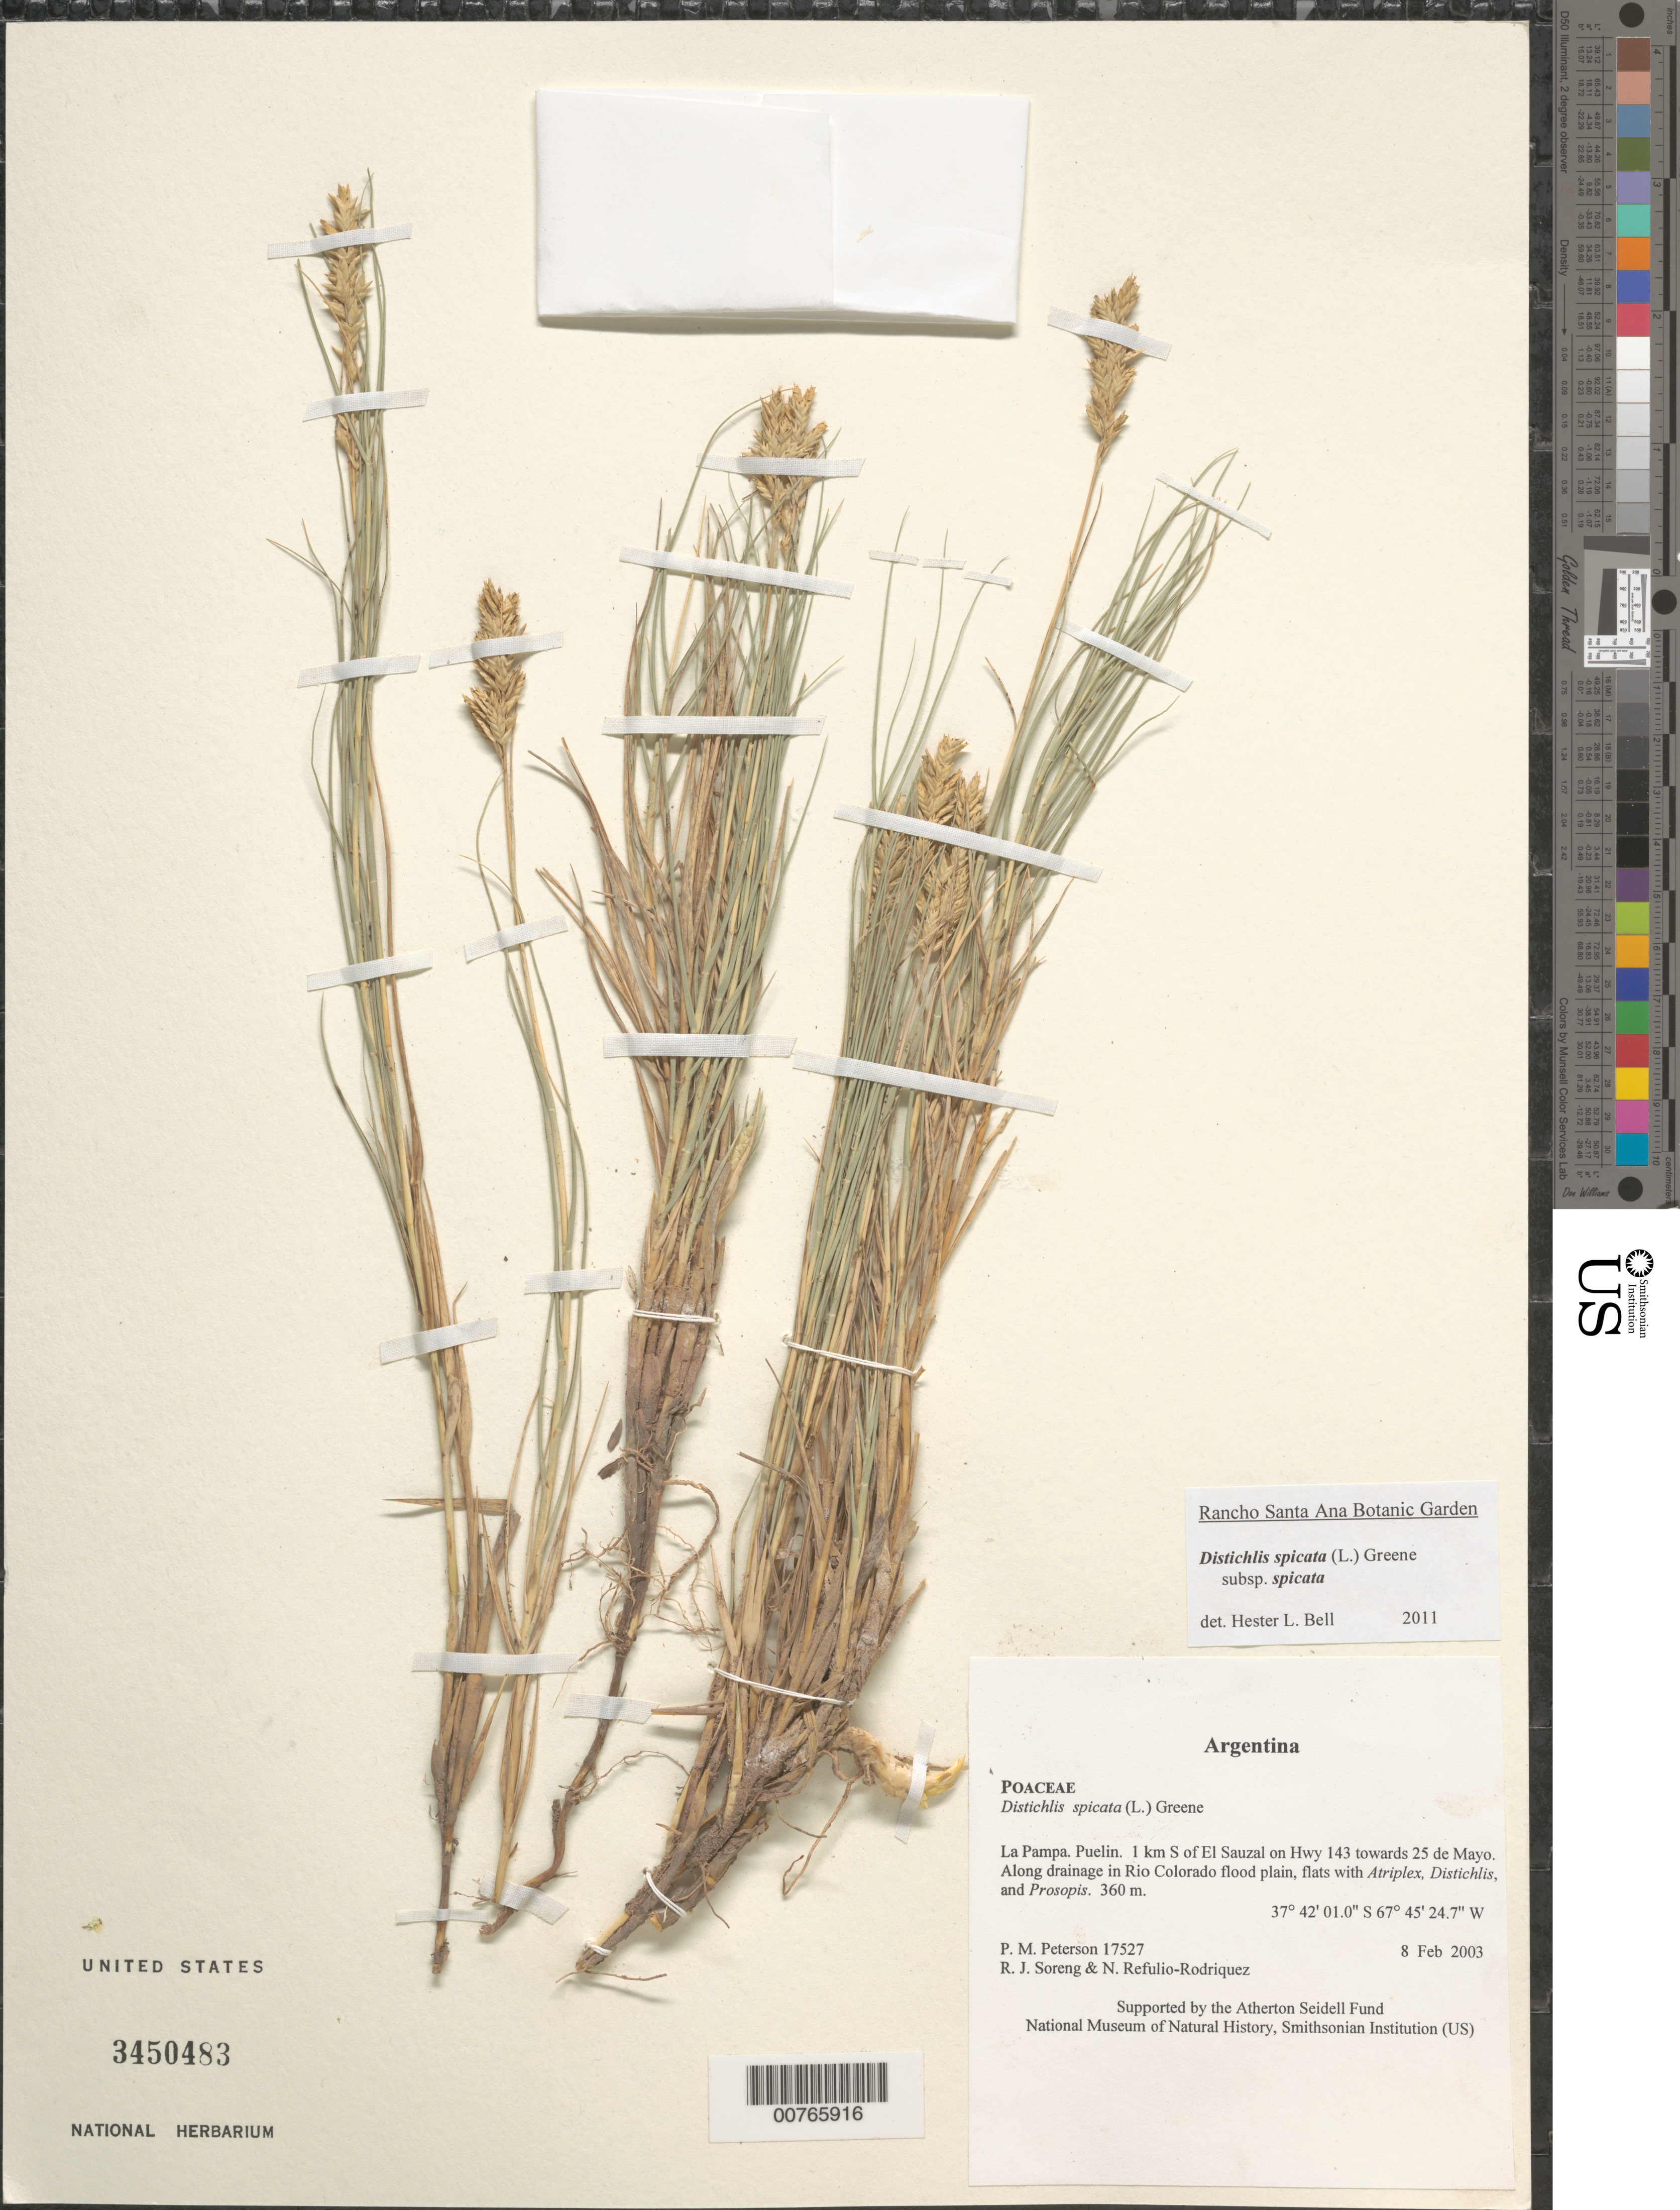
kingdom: Plantae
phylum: Tracheophyta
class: Liliopsida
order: Poales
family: Poaceae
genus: Distichlis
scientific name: Distichlis spicata subsp. spicata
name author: (L.) Greene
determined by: Bell, H. L.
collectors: P. M. Peterson, R. J. Soreng & N. Refulio-Rodríguez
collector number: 17527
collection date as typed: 08 Feb 2003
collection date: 2003-02-08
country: Argentina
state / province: La Pampa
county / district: Puelin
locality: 1 km S of El Sauzal on Hwy 143 towards 25 de Mayo. Along drainage in Rio Colorado flood plain, flats with Atriplex, Distichlis, and Prosopis.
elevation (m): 360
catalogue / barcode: US 3450483